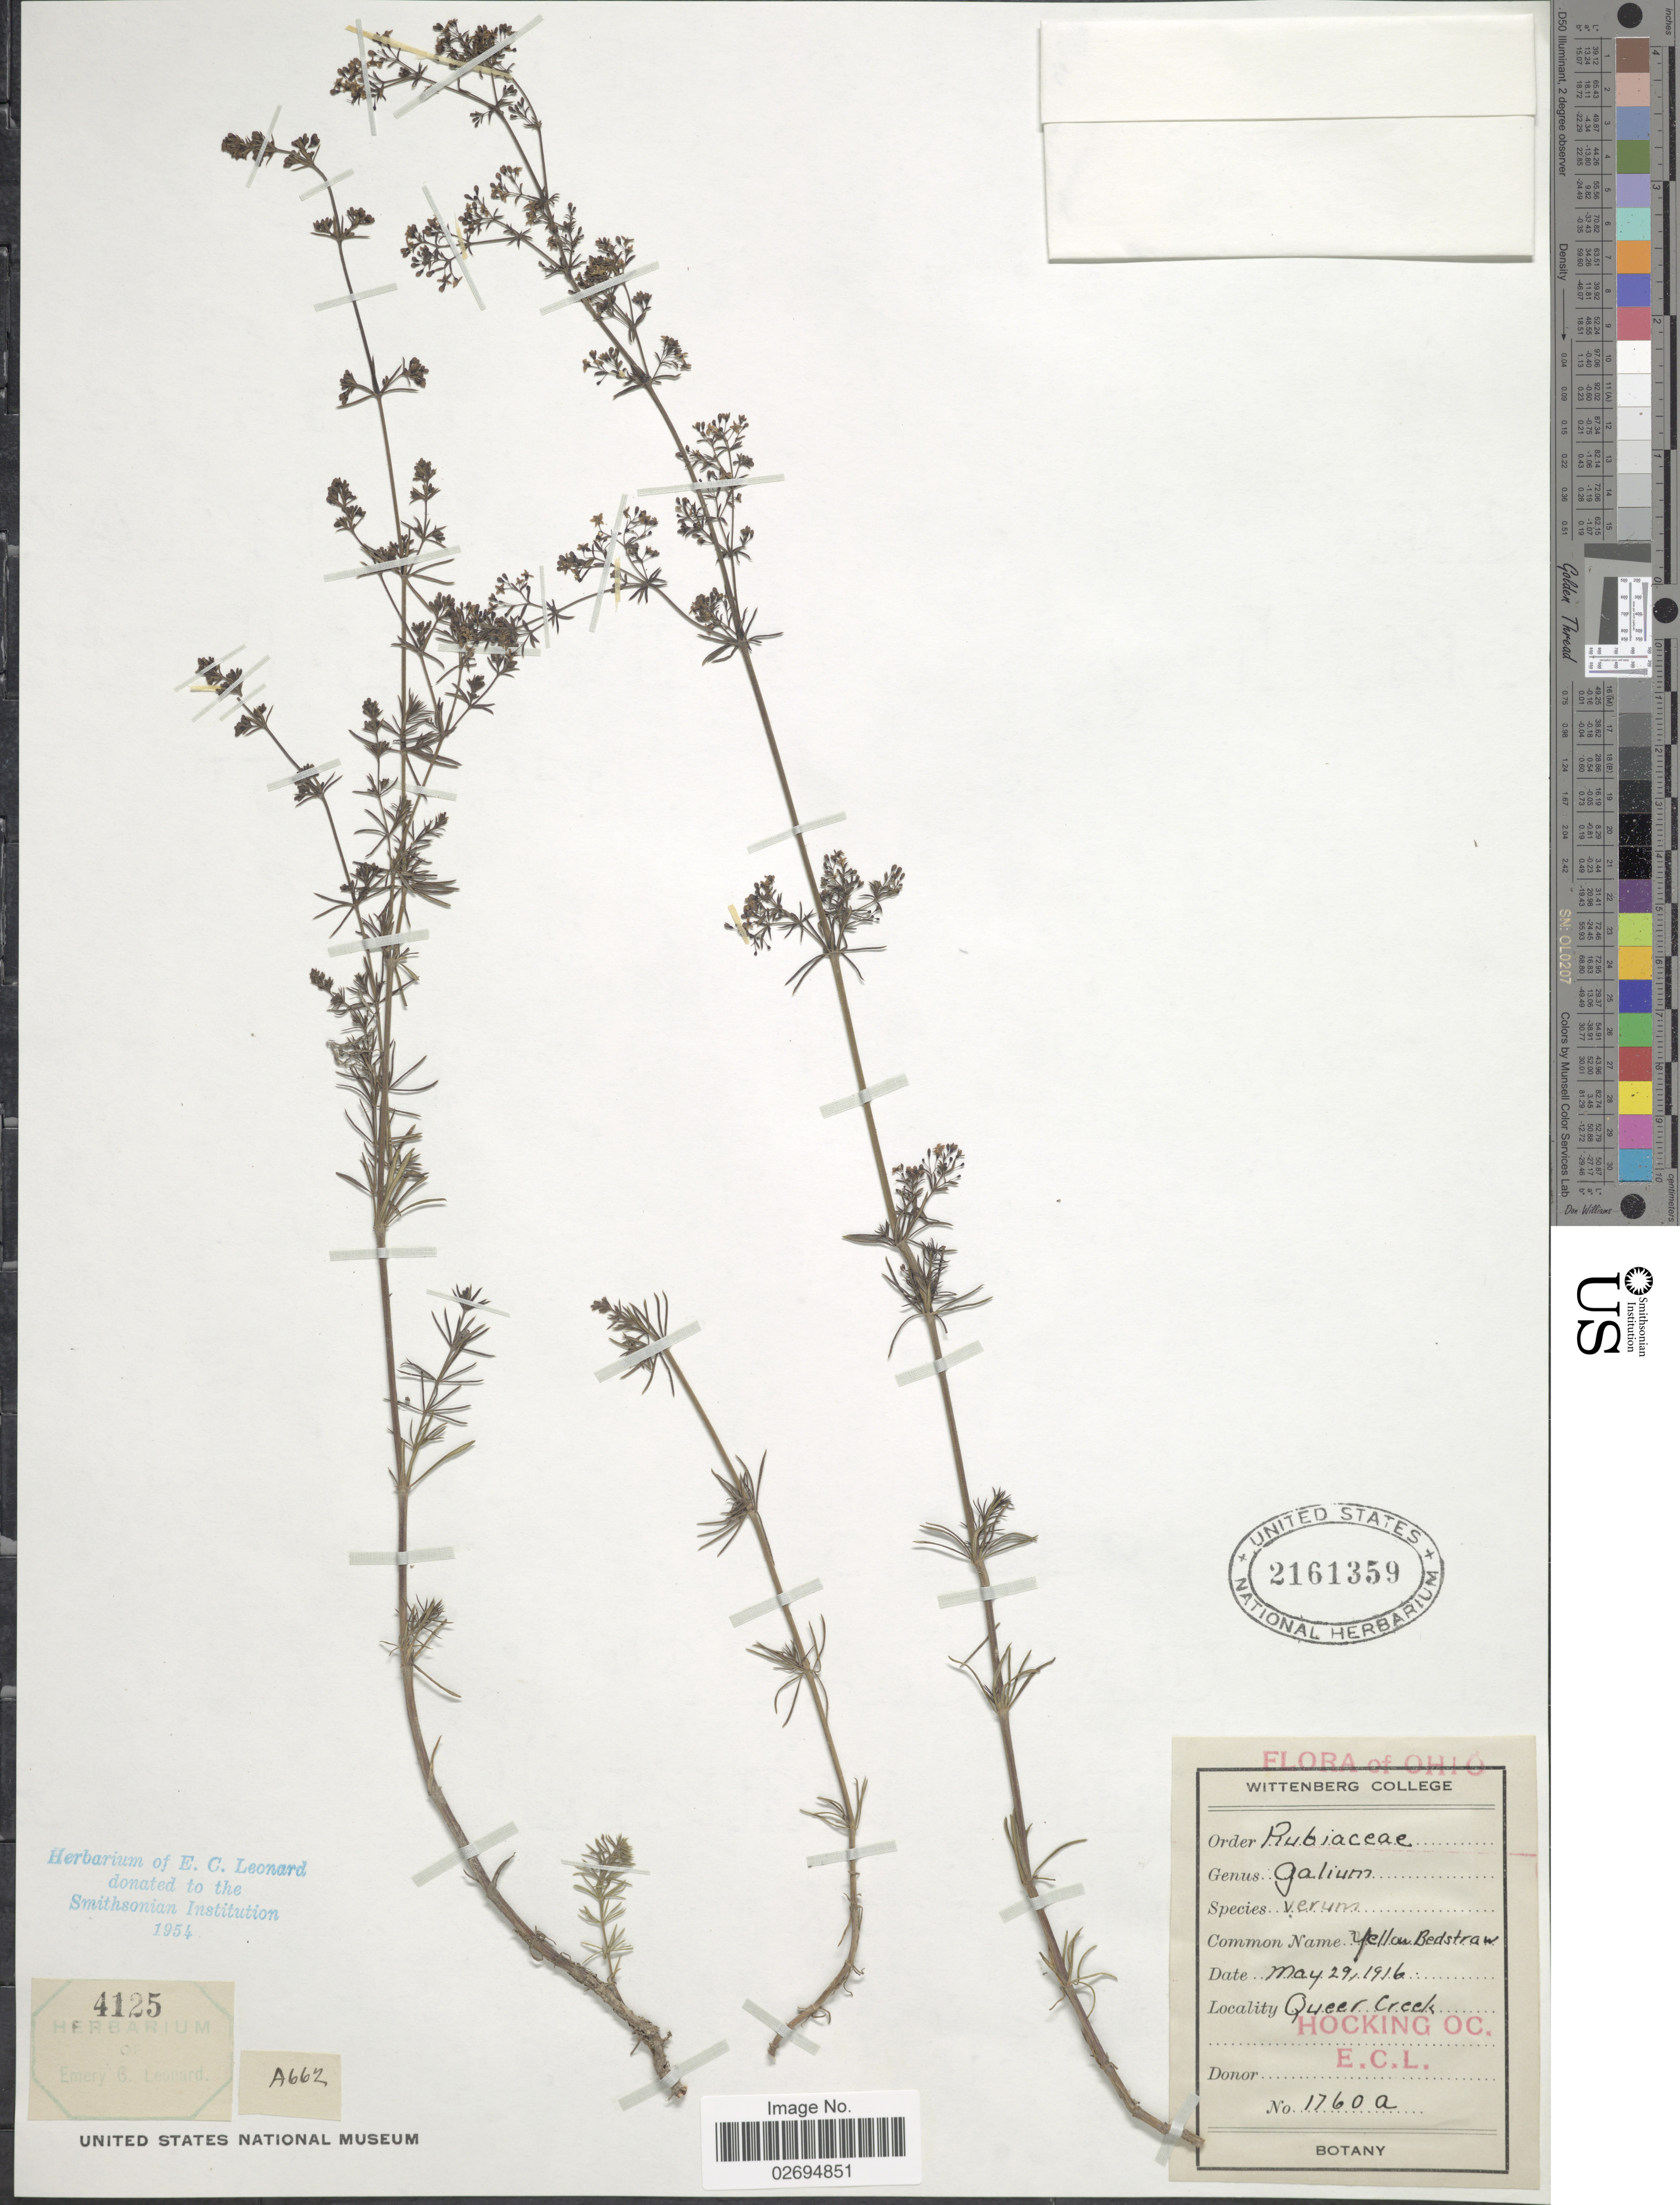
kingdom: Plantae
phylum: Tracheophyta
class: Magnoliopsida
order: Gentianales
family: Rubiaceae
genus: Galium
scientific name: Galium verum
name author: L.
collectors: E. C. Leonard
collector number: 1760a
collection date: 1916-05-29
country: United States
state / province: Ohio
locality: Queer Creek, Hocking Oc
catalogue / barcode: US 2161359